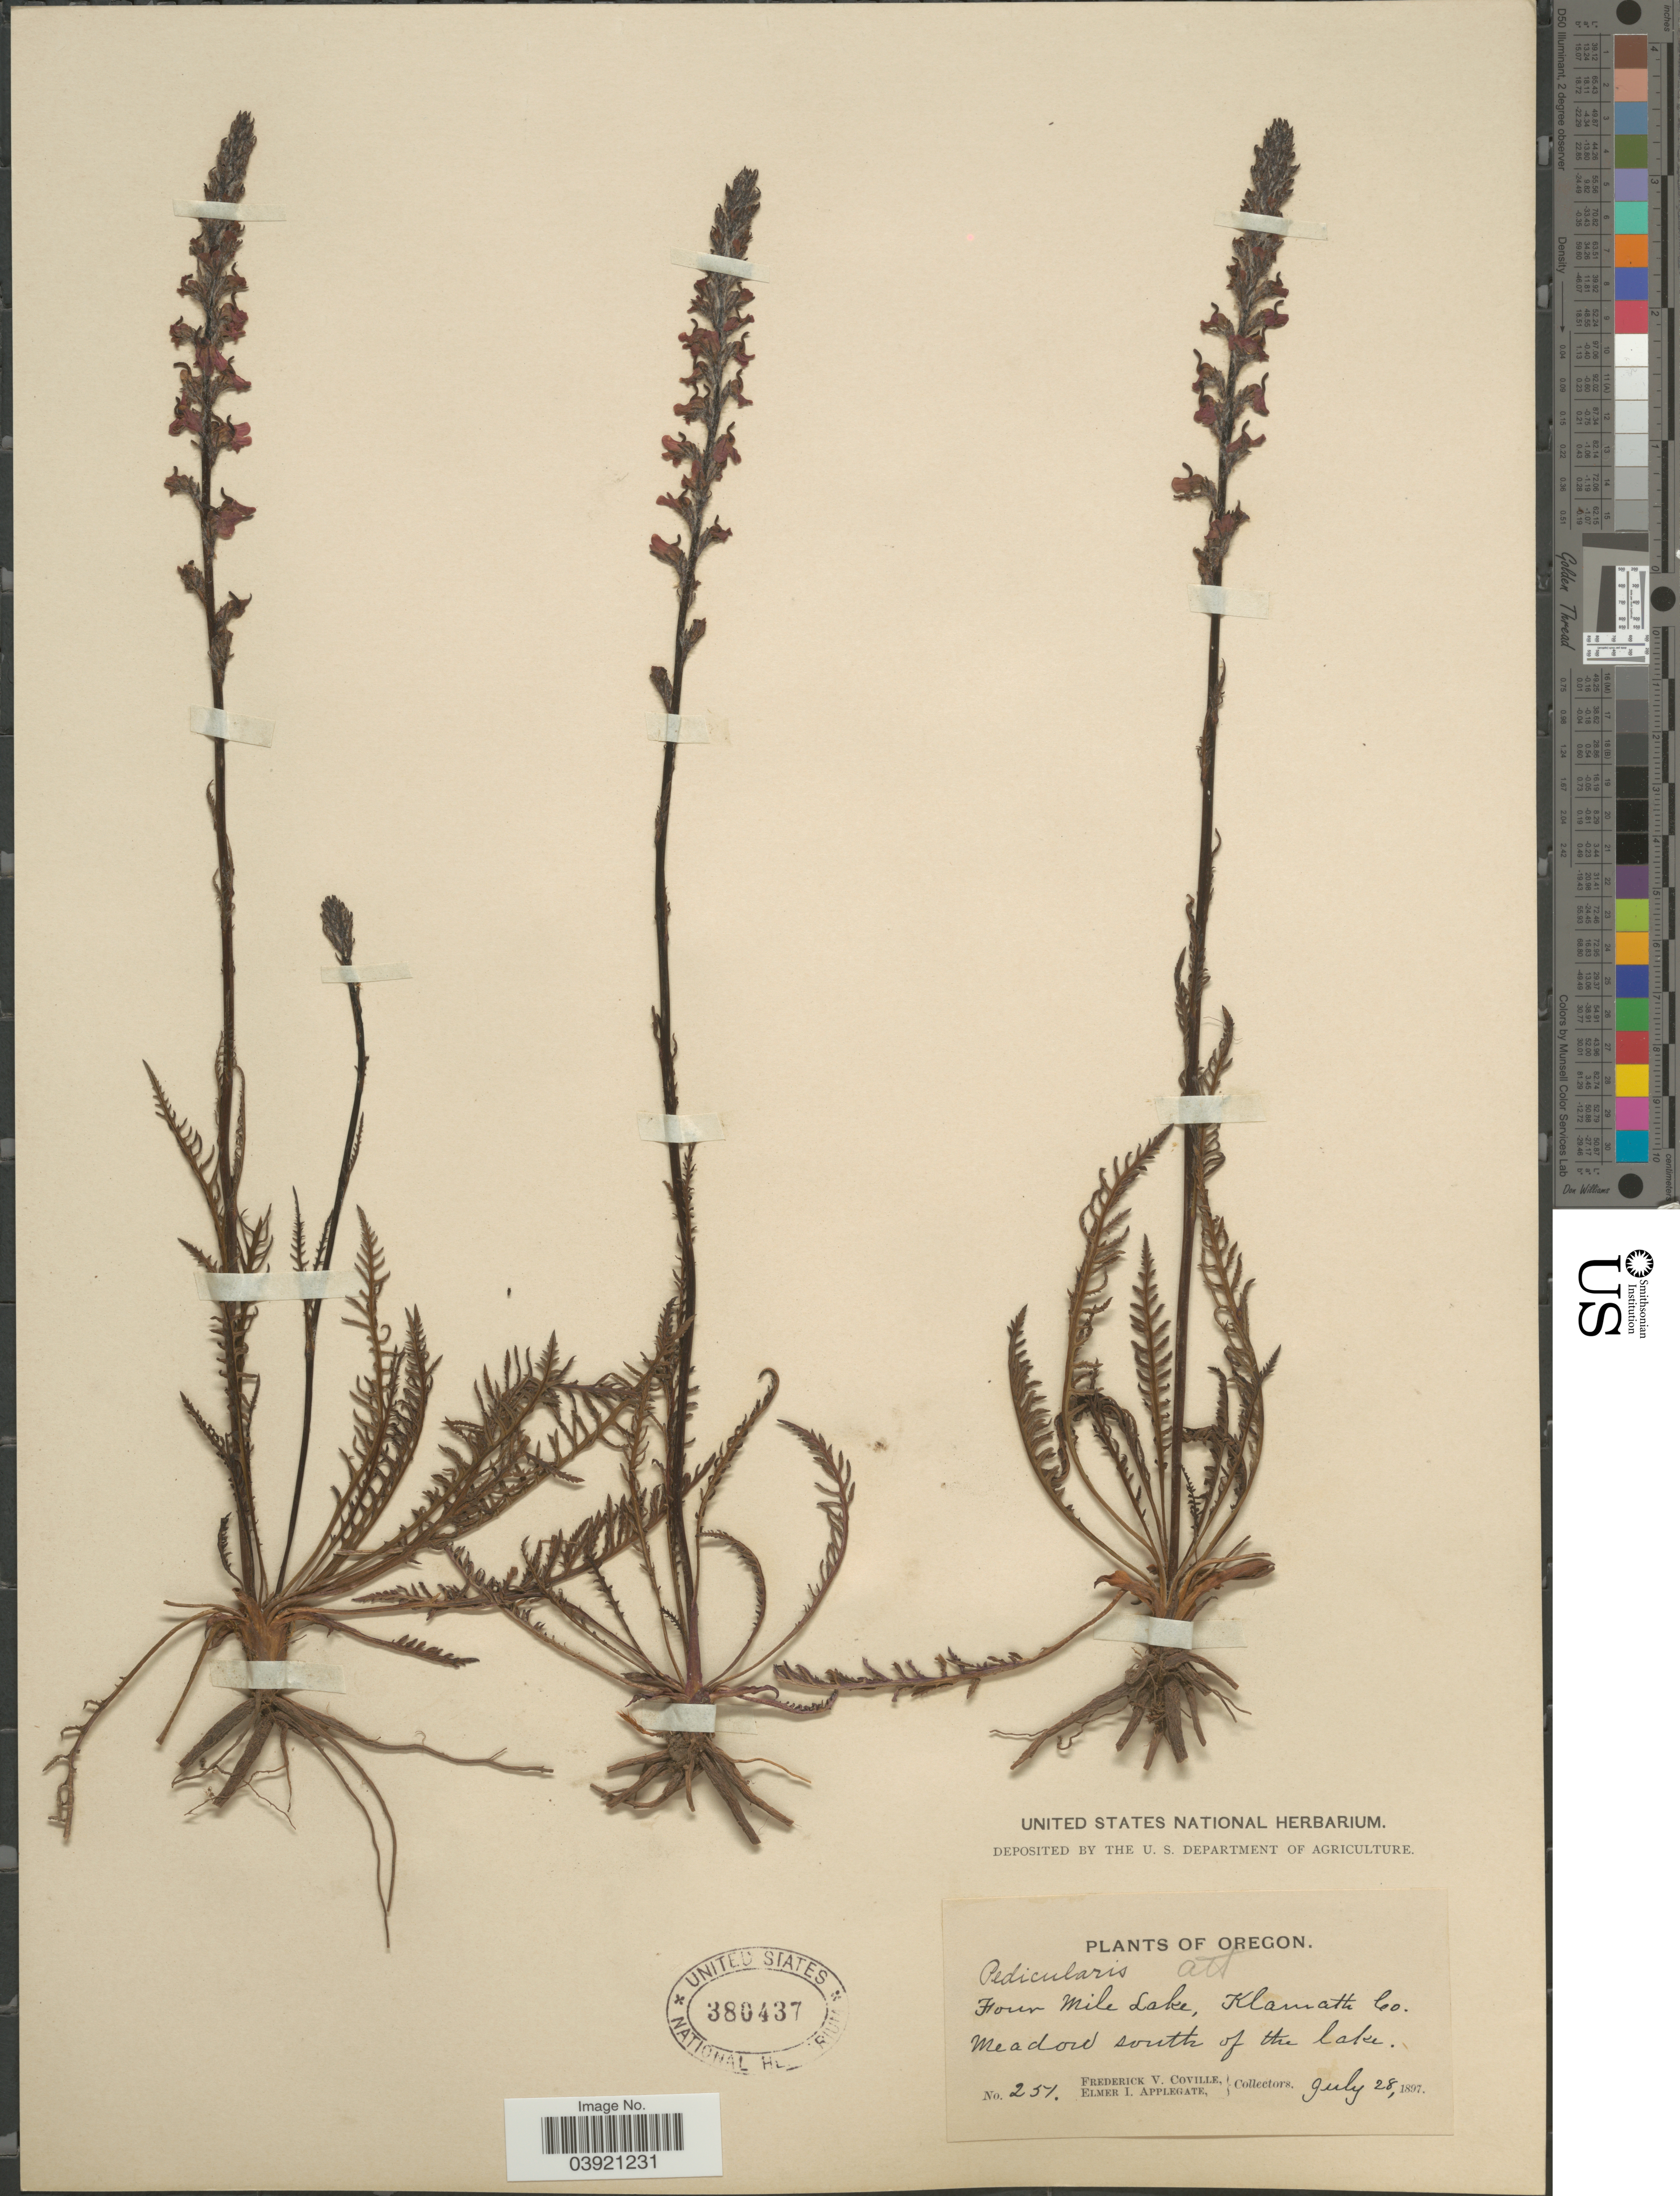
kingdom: Plantae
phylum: Tracheophyta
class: Magnoliopsida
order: Lamiales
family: Orobanchaceae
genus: Pedicularis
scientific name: Pedicularis attollens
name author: A. Gray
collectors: F. V. Coville & E. I. Applegate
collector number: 251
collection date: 1897-07-28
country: United States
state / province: Oregon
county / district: Klamath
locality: Four Mile Lake, Klamath Co. Meadow south of the lake.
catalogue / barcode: US 380437